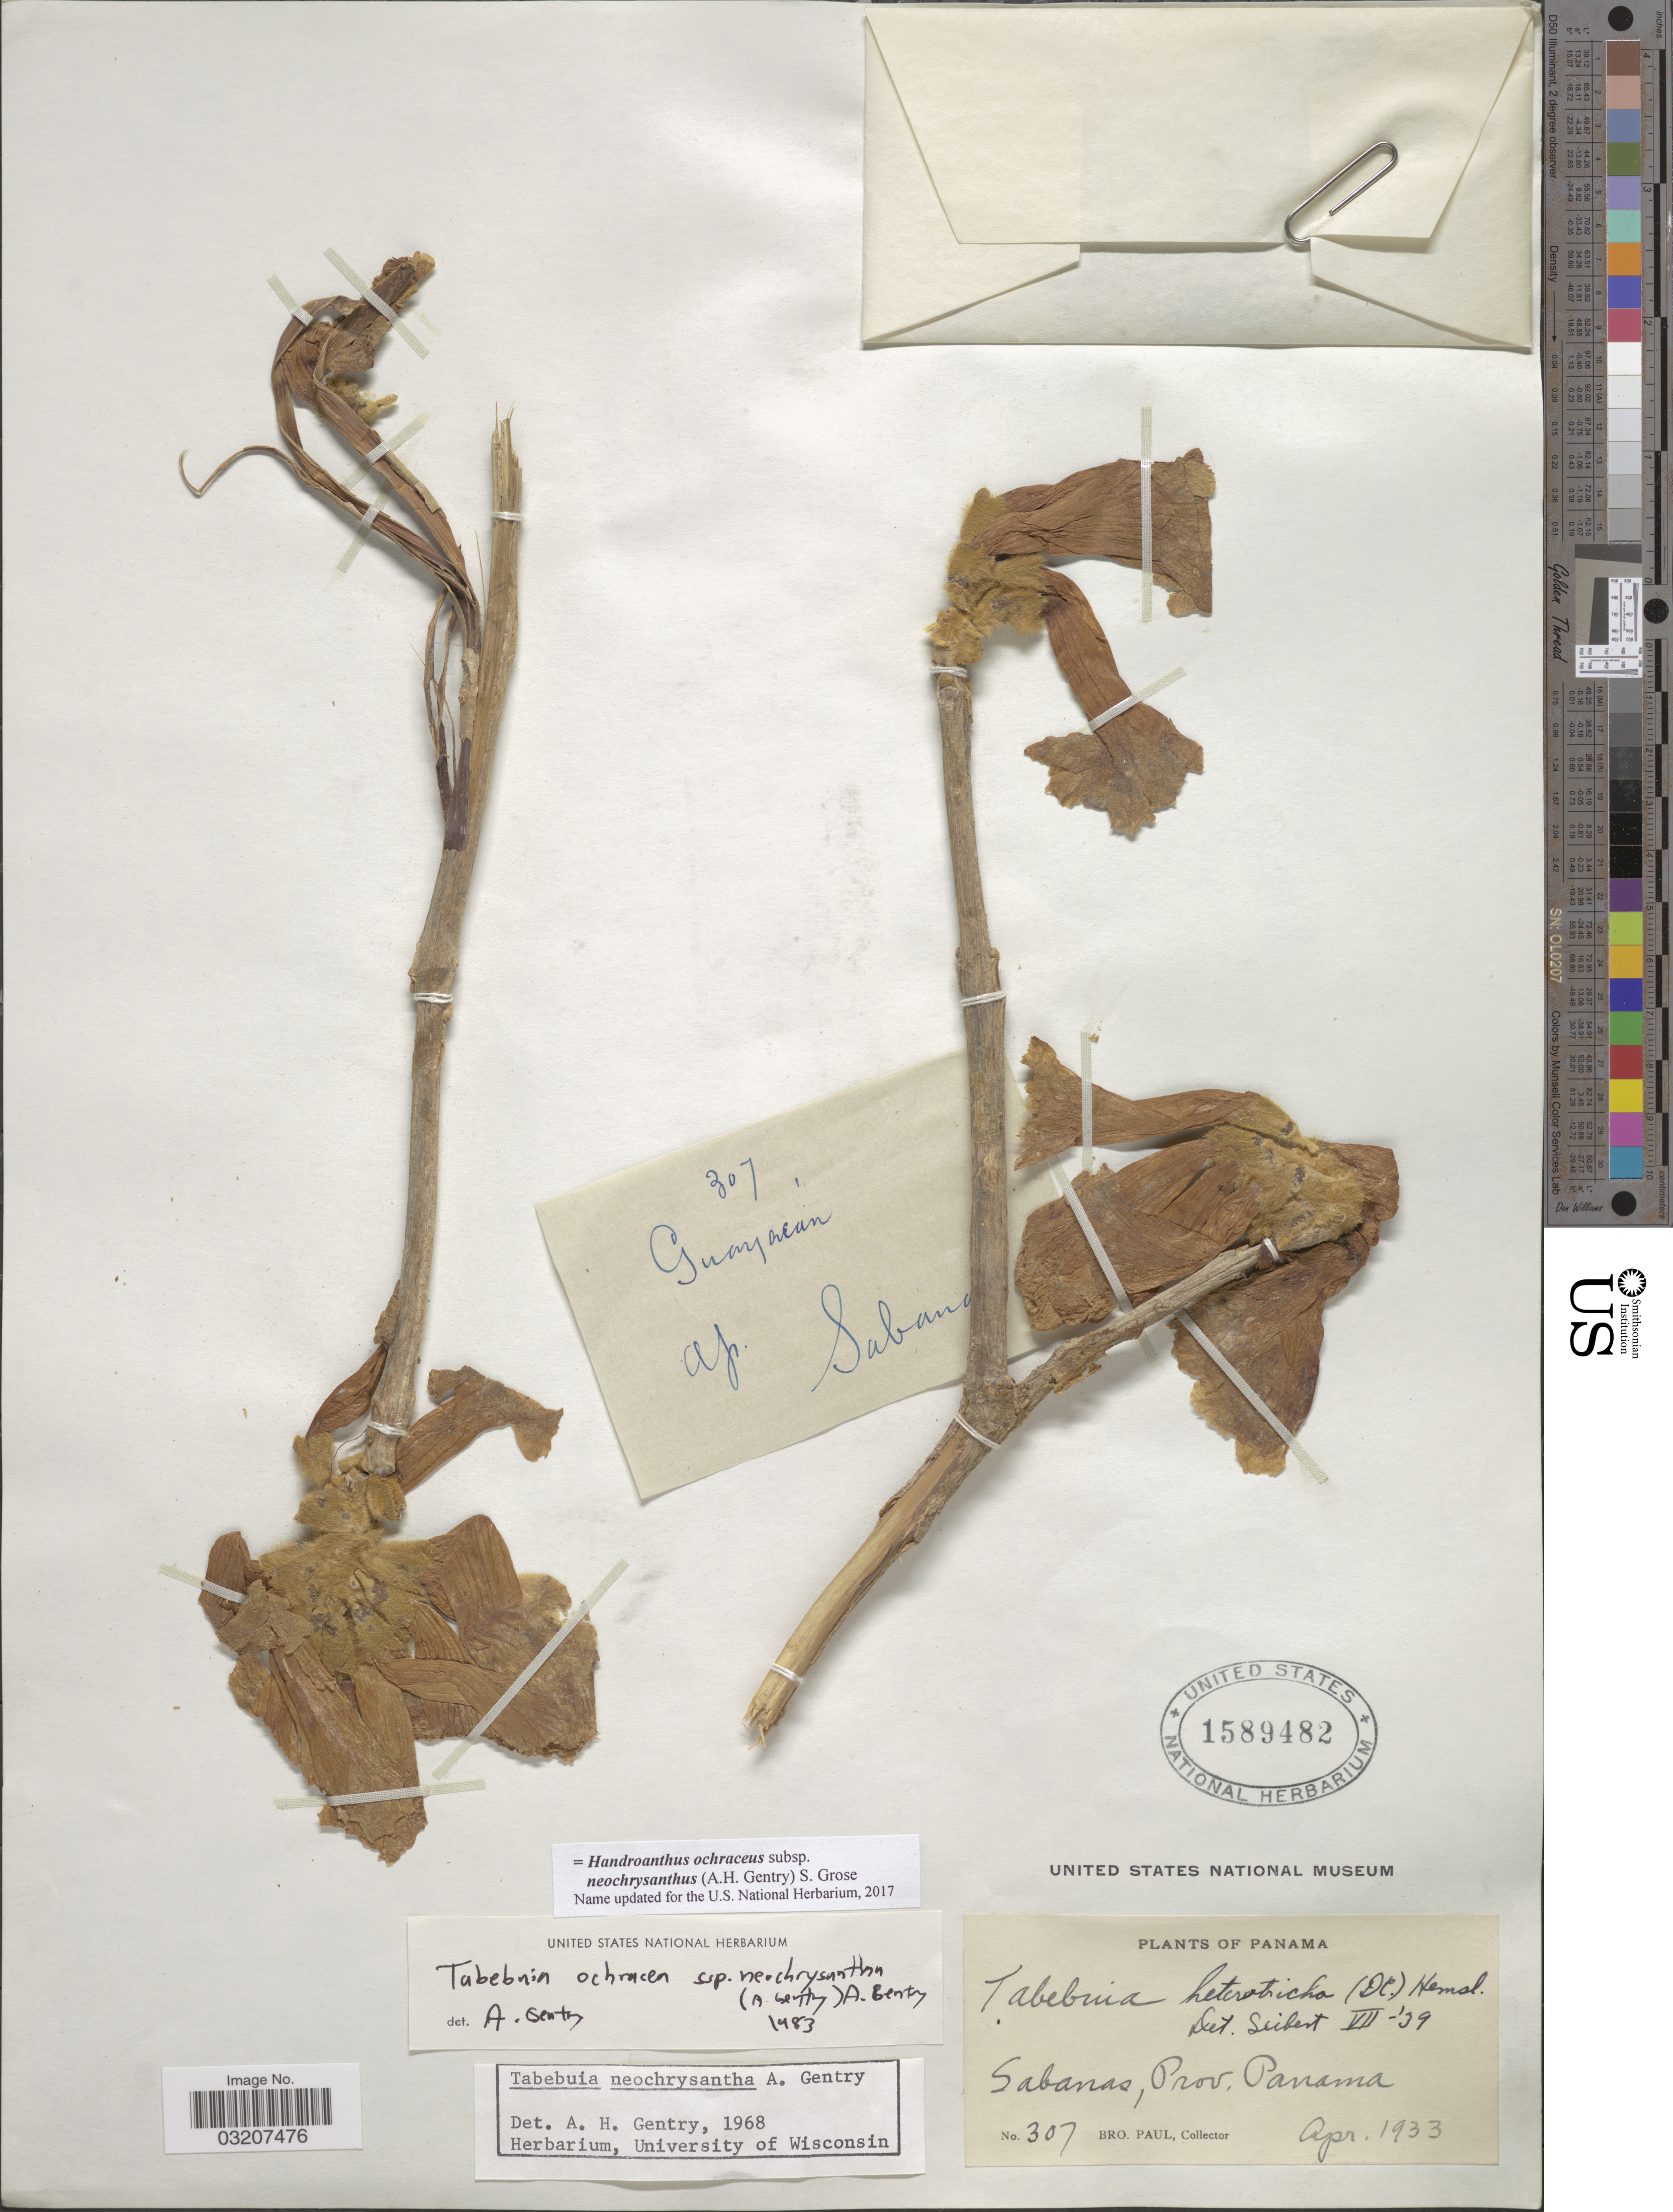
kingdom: Plantae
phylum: Tracheophyta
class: Magnoliopsida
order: Lamiales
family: Bignoniaceae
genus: Handroanthus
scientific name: Handroanthus ochraceus subsp. neochrysanthus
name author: (A.H. Gentry) S.O. Grose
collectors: B. Paul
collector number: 307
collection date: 1933-04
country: Panama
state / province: Panamá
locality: Sabanas.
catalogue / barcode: US 1589482